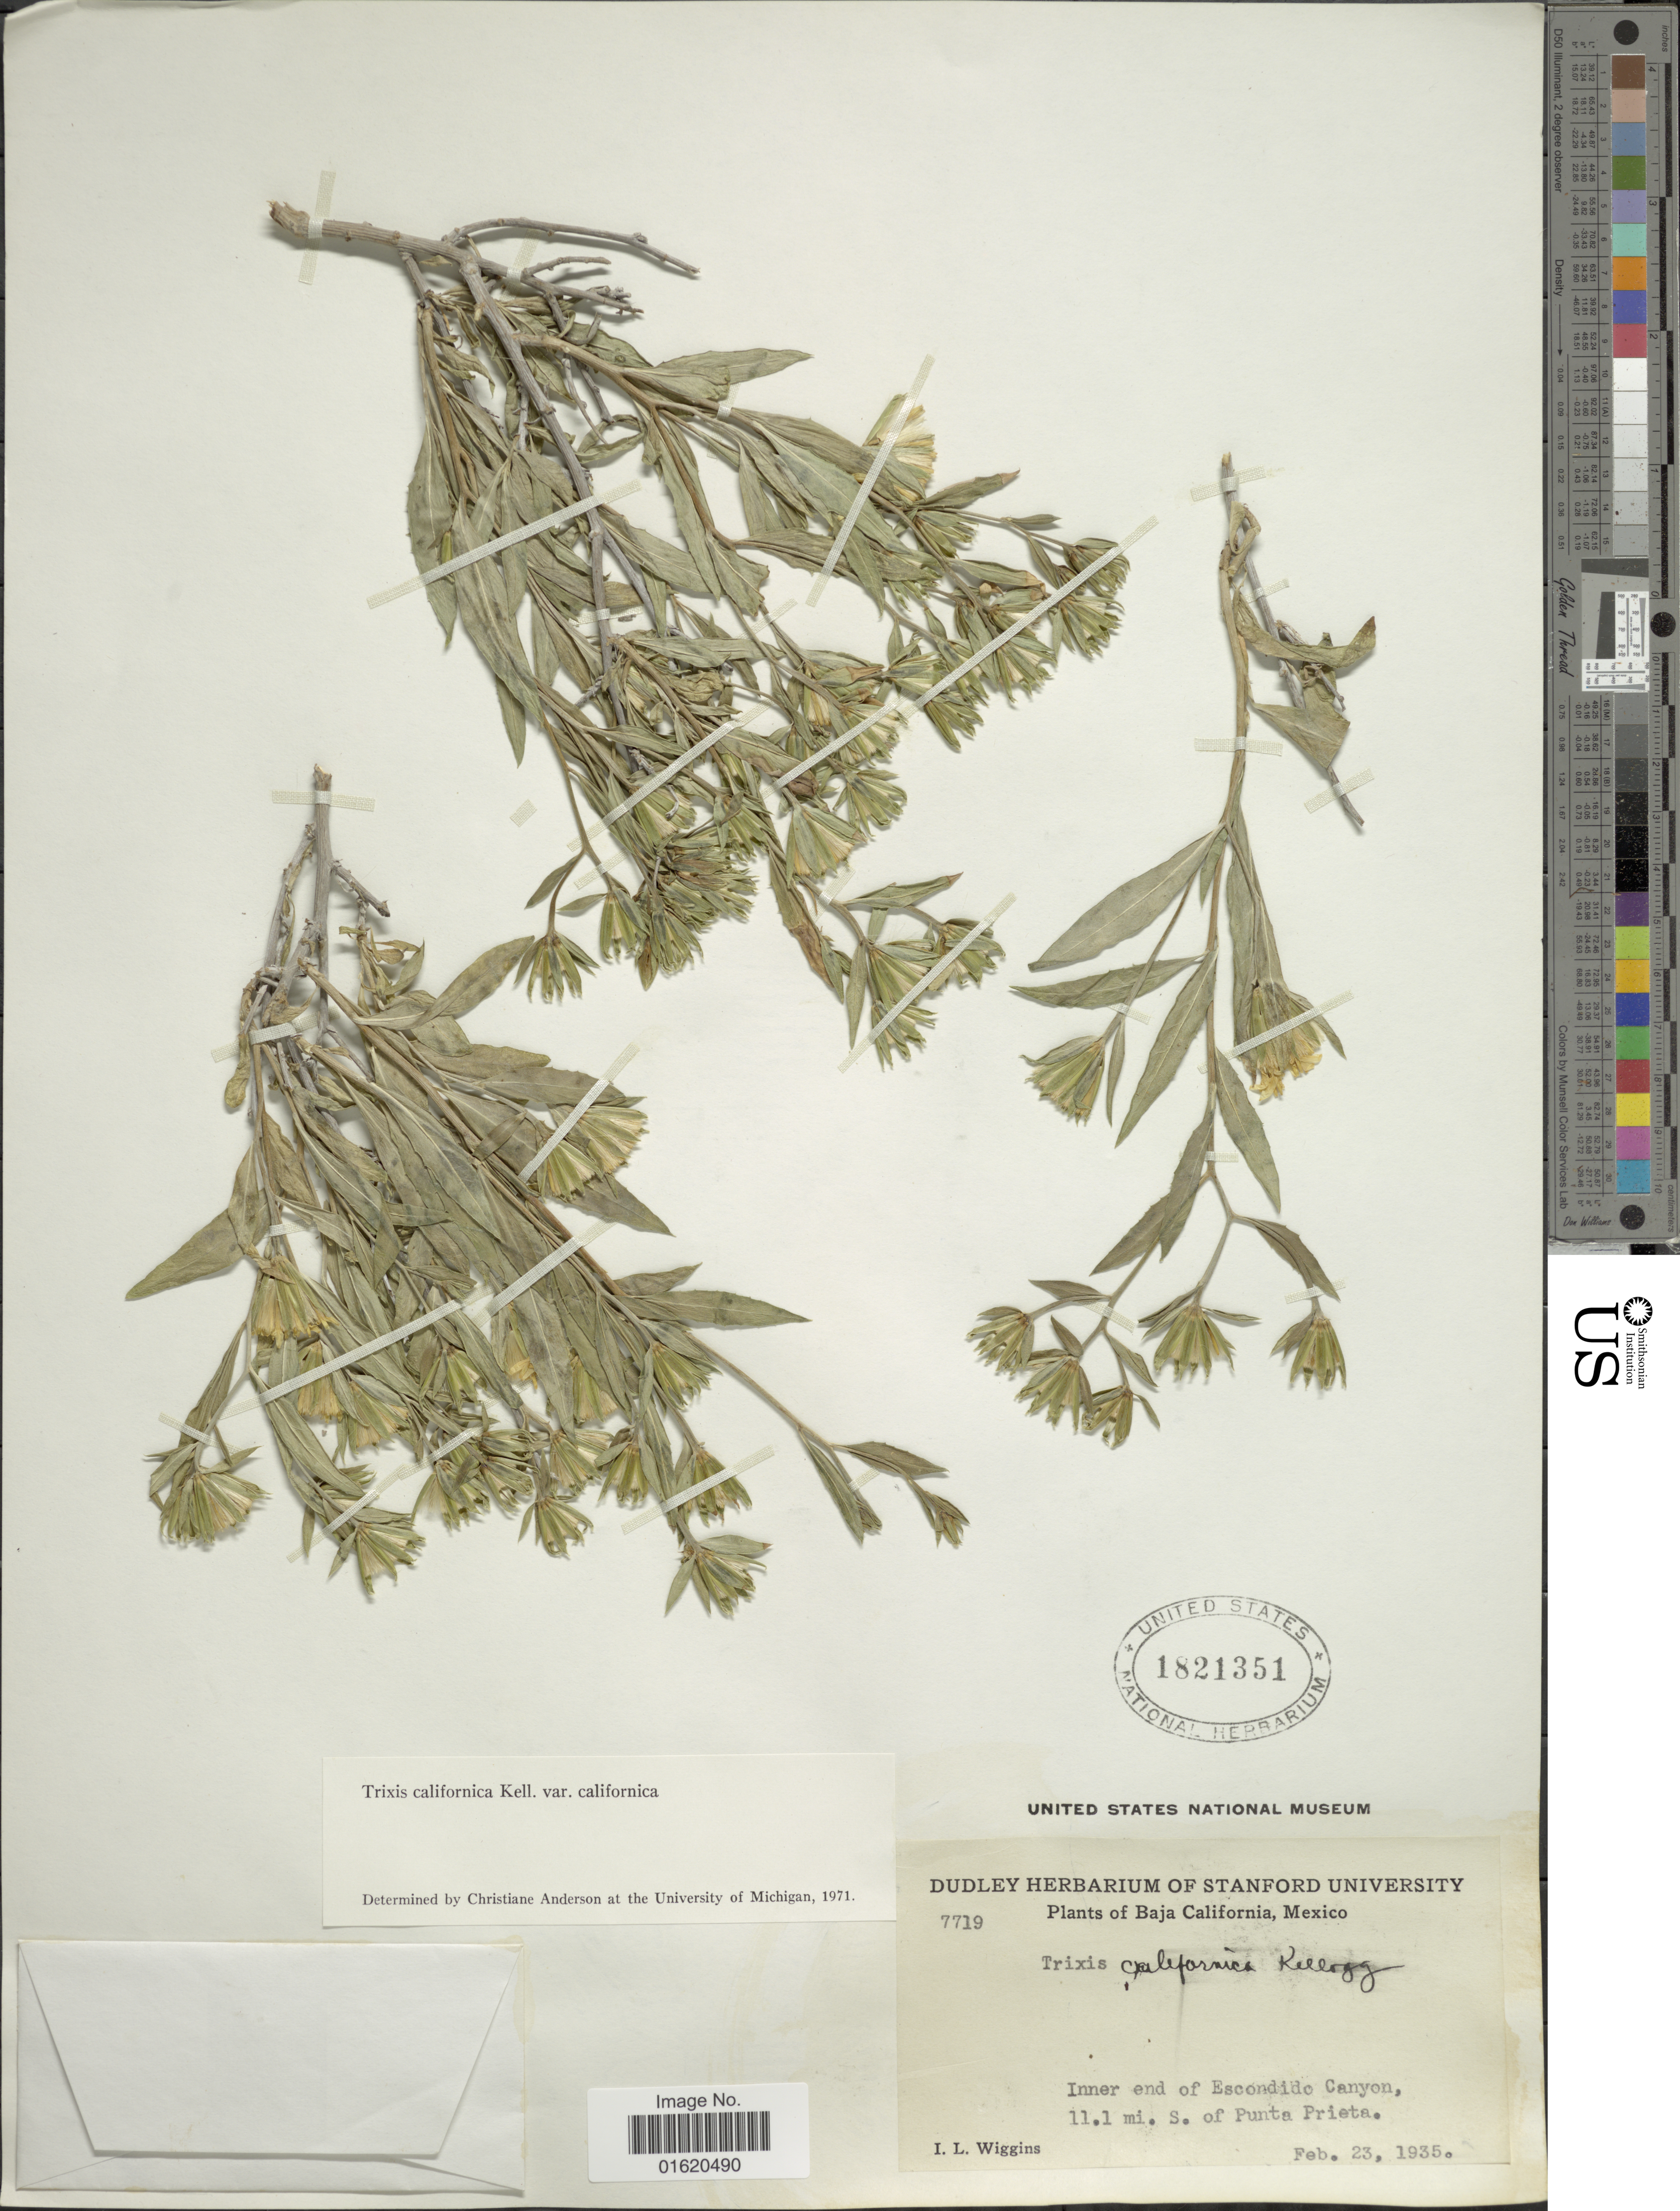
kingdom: Plantae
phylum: Tracheophyta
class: Magnoliopsida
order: Asterales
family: Asteraceae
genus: Trixis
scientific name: Trixis californica var. californica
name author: Kellogg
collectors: I. L. Wiggins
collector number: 7719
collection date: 1935-02-23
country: Mexico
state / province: Baja California Norte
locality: Inner end of Excondido Canyon, 11.1 mi. S. of Punto Prieta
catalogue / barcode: US 1821351